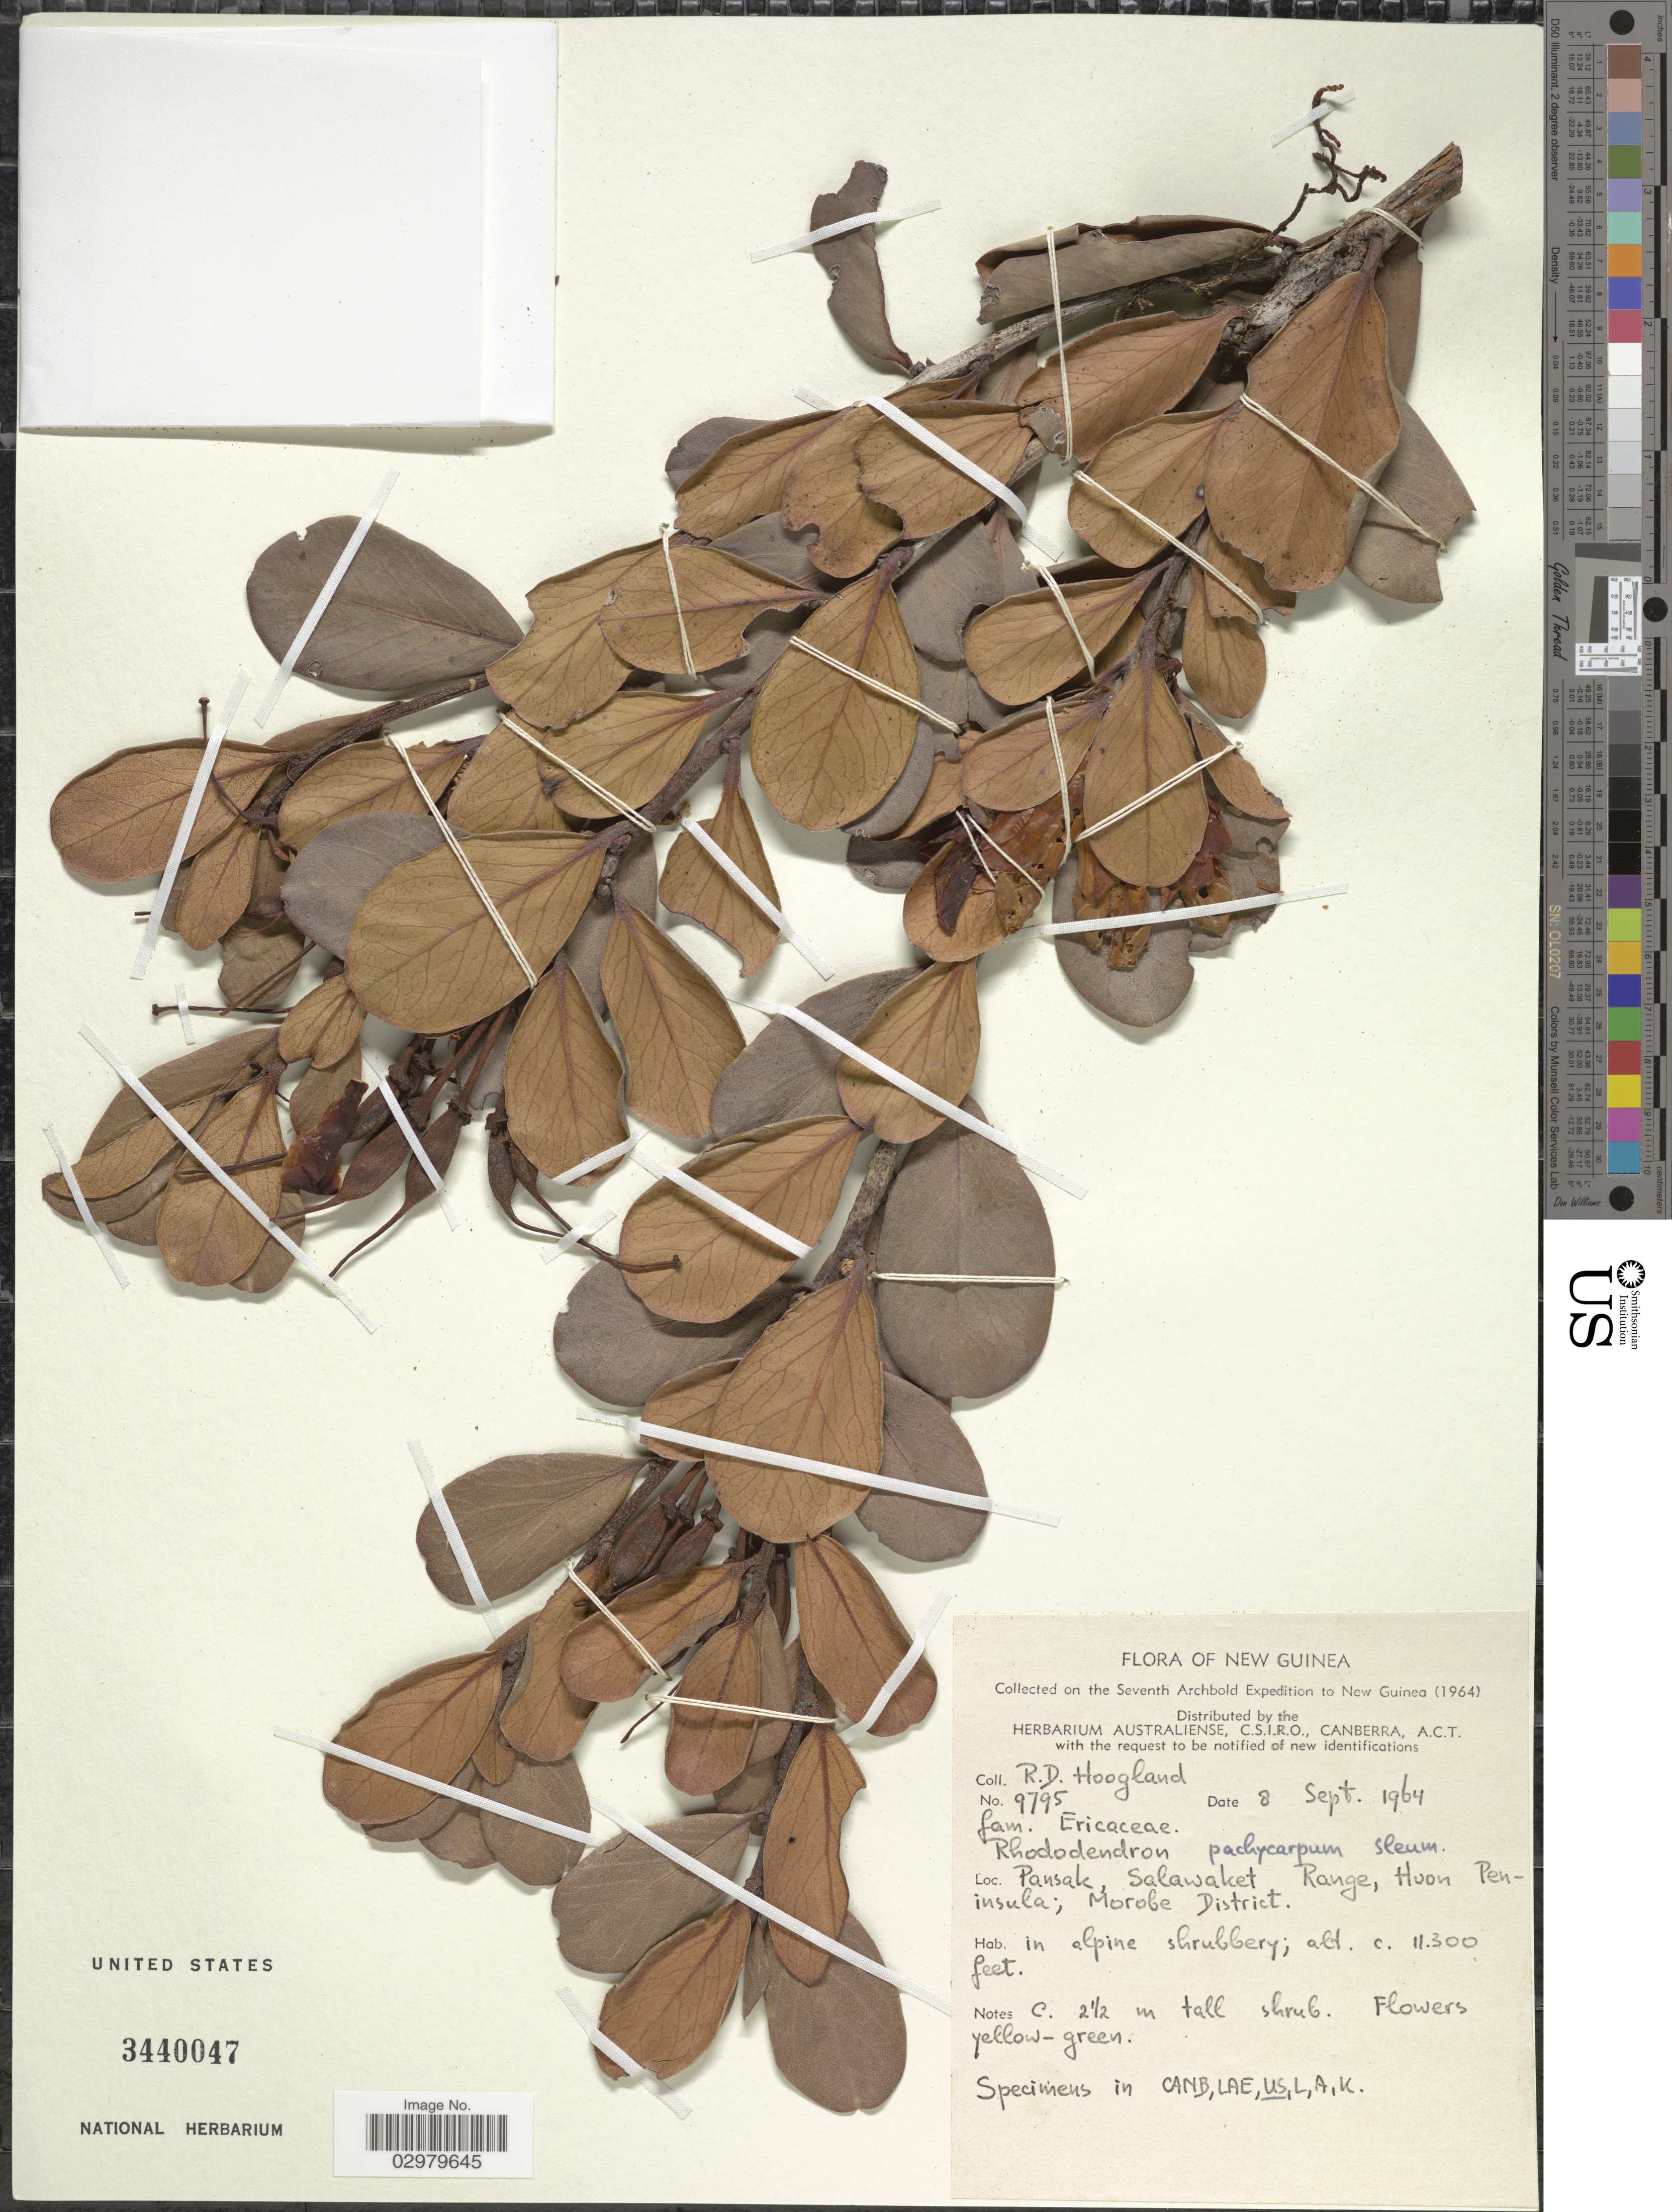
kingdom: Plantae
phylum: Tracheophyta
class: Magnoliopsida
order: Ericales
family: Ericaceae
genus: Rhododendron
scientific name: Rhododendron pachycarpon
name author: Sleumer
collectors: R. D. Hoogland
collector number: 9795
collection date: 1964-09-08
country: Papua New Guinea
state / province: Morobe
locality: New Guinea. Pansak, Salawaket Range, Huon Peninsula; Morobe District.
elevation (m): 3444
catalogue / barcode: US 3440047